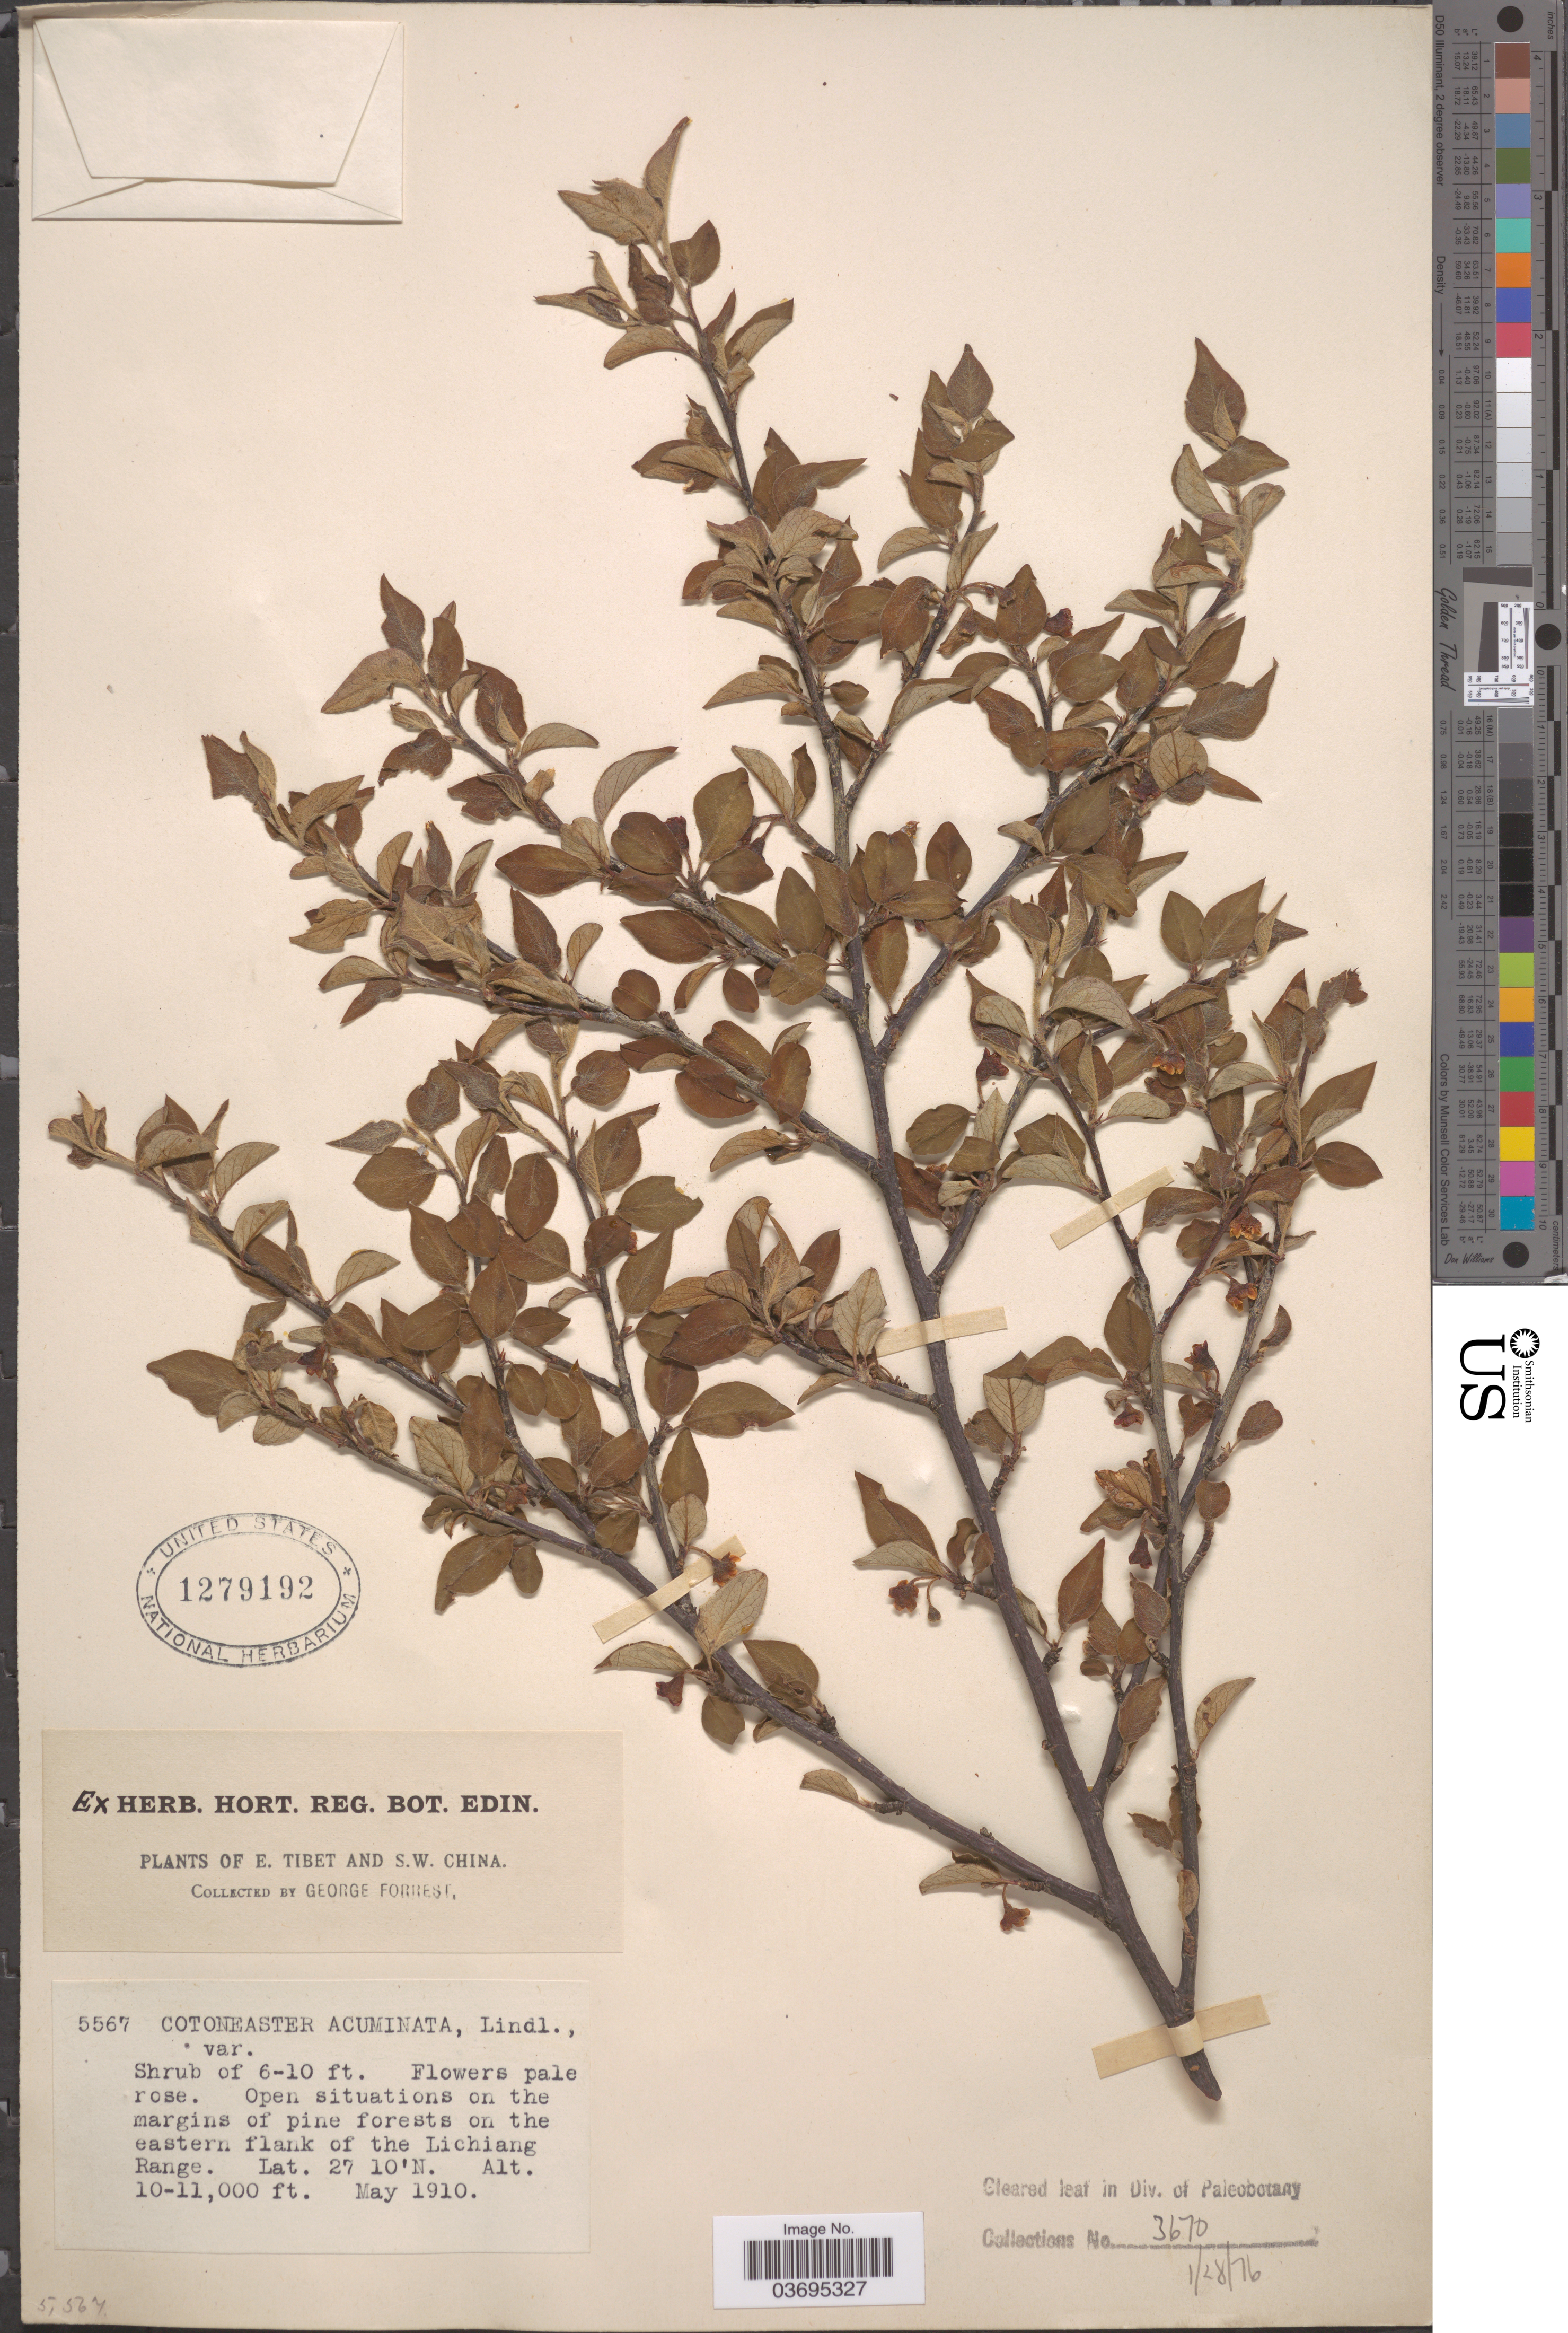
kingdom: Plantae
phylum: Tracheophyta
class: Magnoliopsida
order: Rosales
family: Rosaceae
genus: Cotoneaster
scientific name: Cotoneaster acuminatus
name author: Lindl.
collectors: G. Forrest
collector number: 5567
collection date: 1910-05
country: China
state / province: Xizang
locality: E. Tibet and S.W. China. Open situations on the margins of pine forests on the eastern flank of the Lichiang Range.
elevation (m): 3048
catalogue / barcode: US 1279192